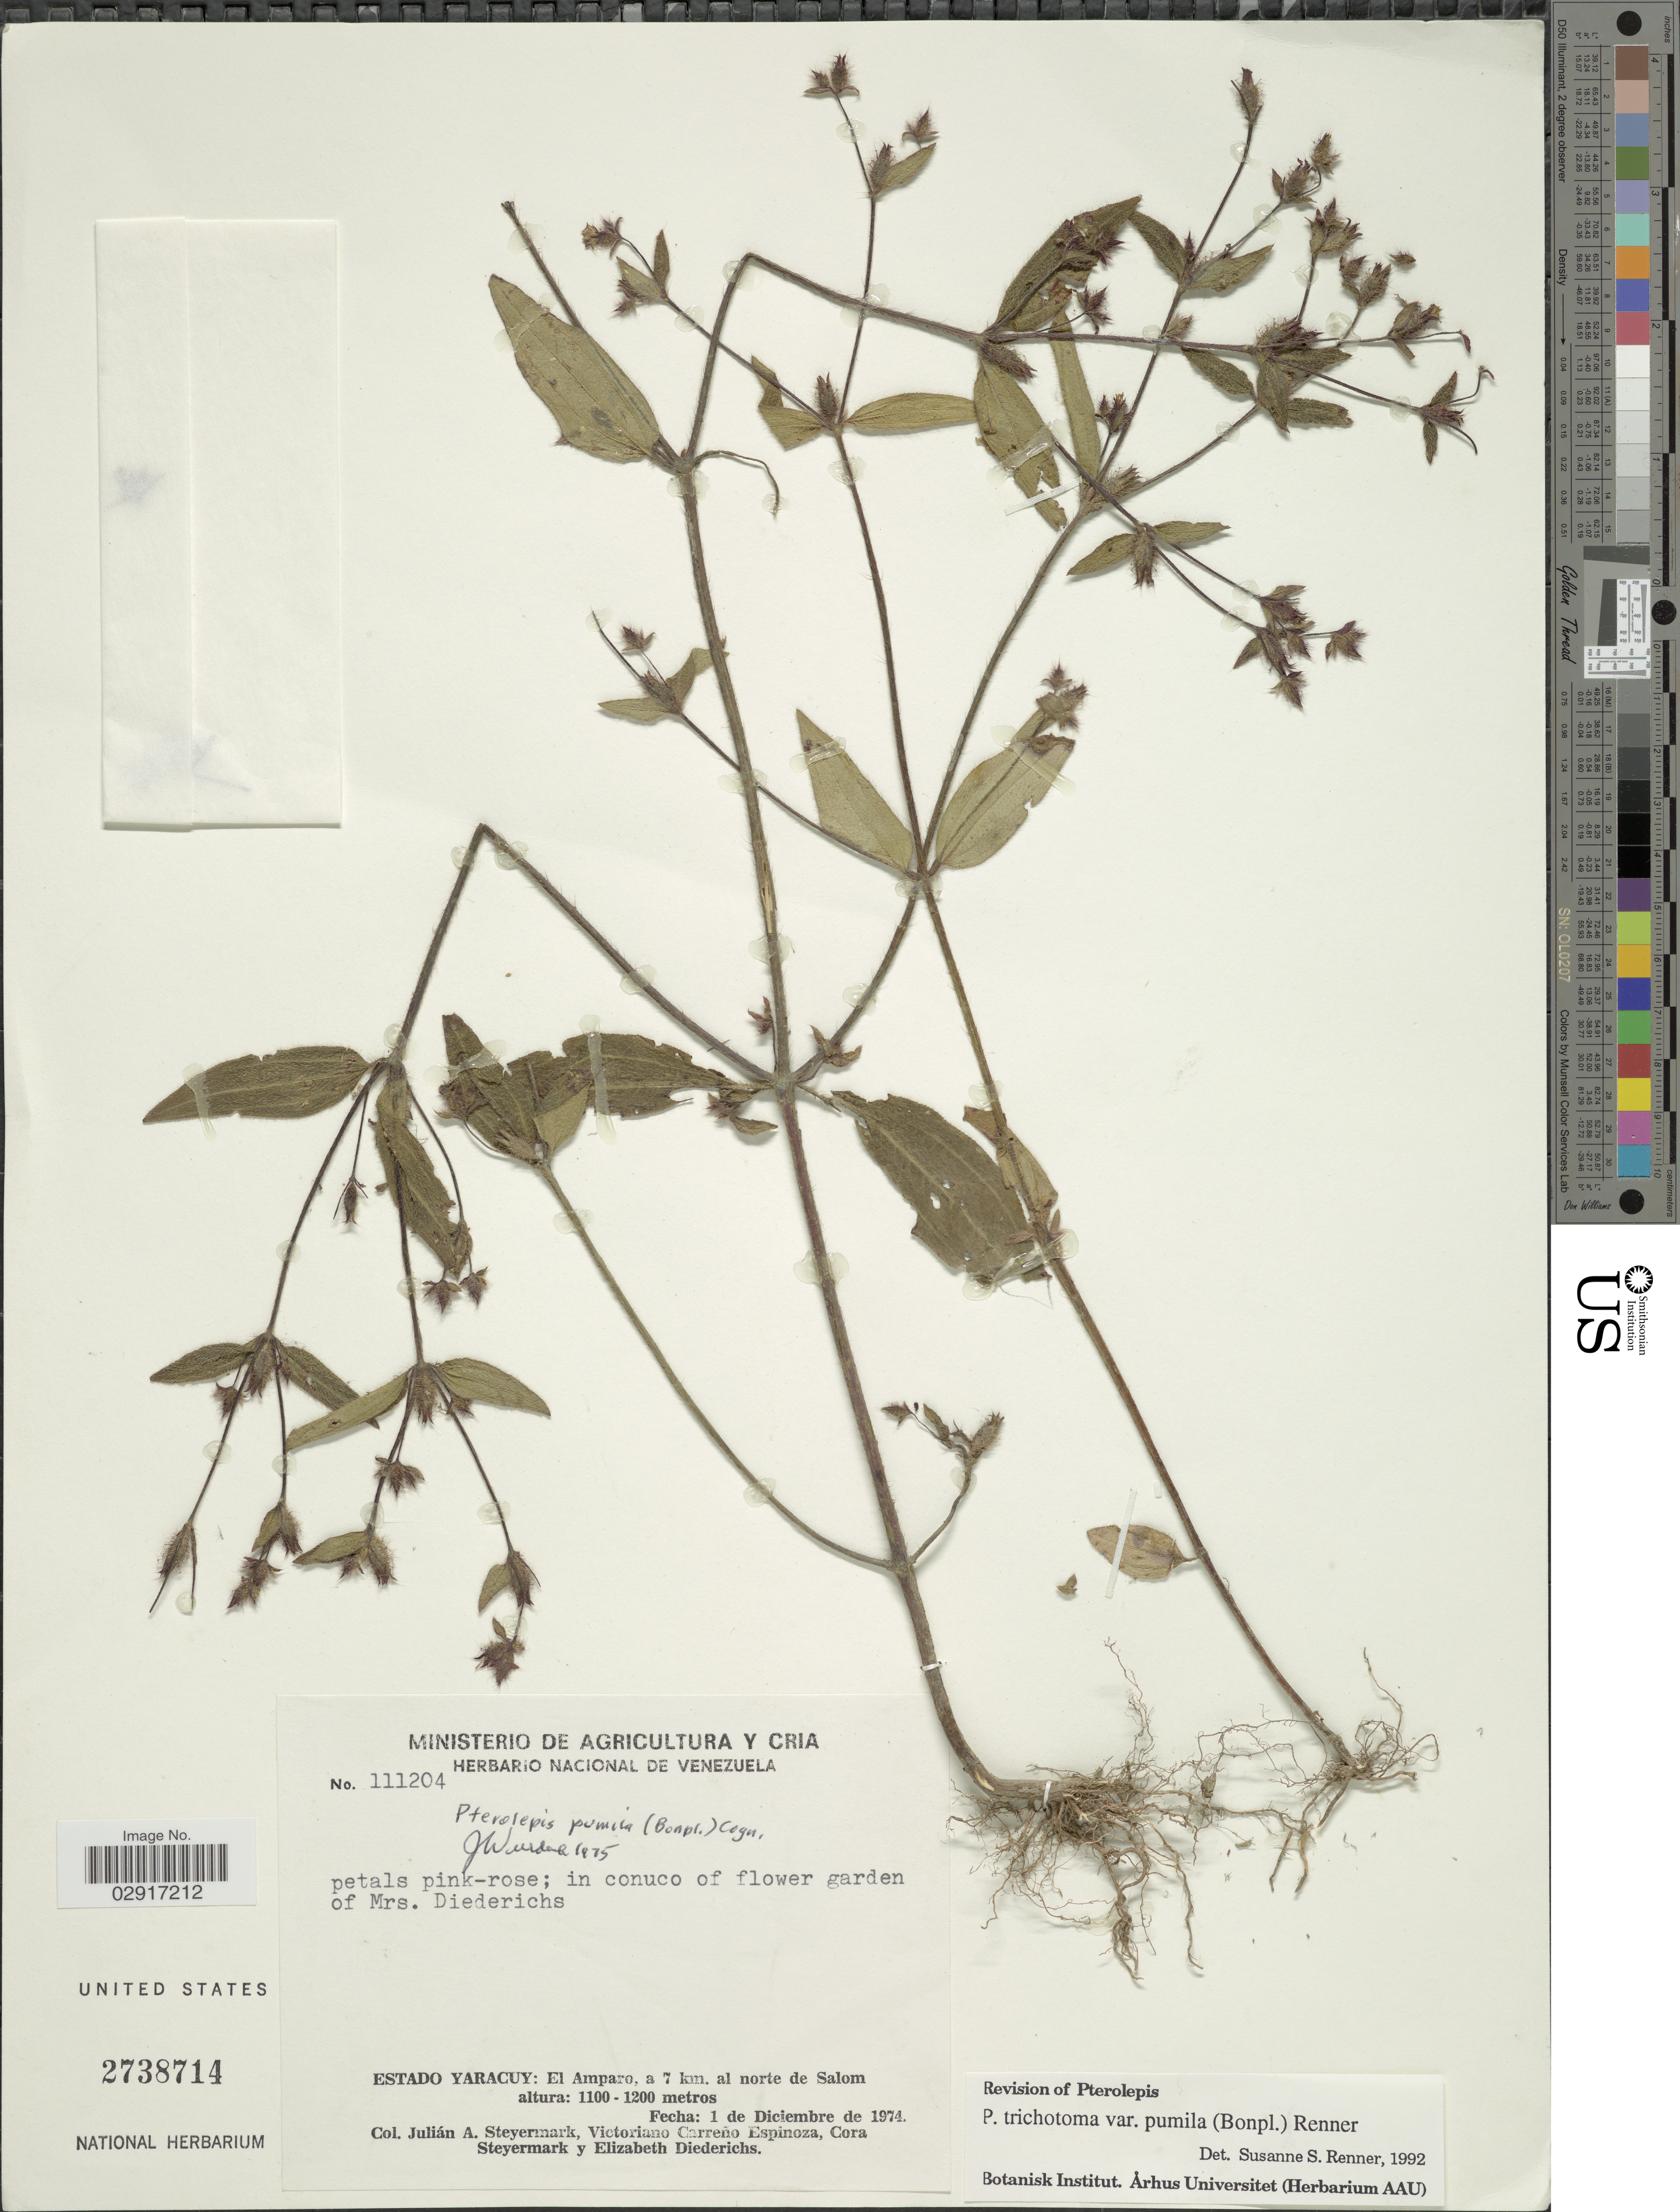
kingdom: Plantae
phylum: Tracheophyta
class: Magnoliopsida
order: Myrtales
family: Melastomataceae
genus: Pterolepis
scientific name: Pterolepis pumila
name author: (Bonpl.) DC. ex Crueg.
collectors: J. Steyermark, V. Carreño E., C. Steyermark & E. Diederichs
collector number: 111204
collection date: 1974-12-01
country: Venezuela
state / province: Yaracuy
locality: El Amparo, a 7 km. al norte de Salom.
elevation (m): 1100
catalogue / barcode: US 2738714